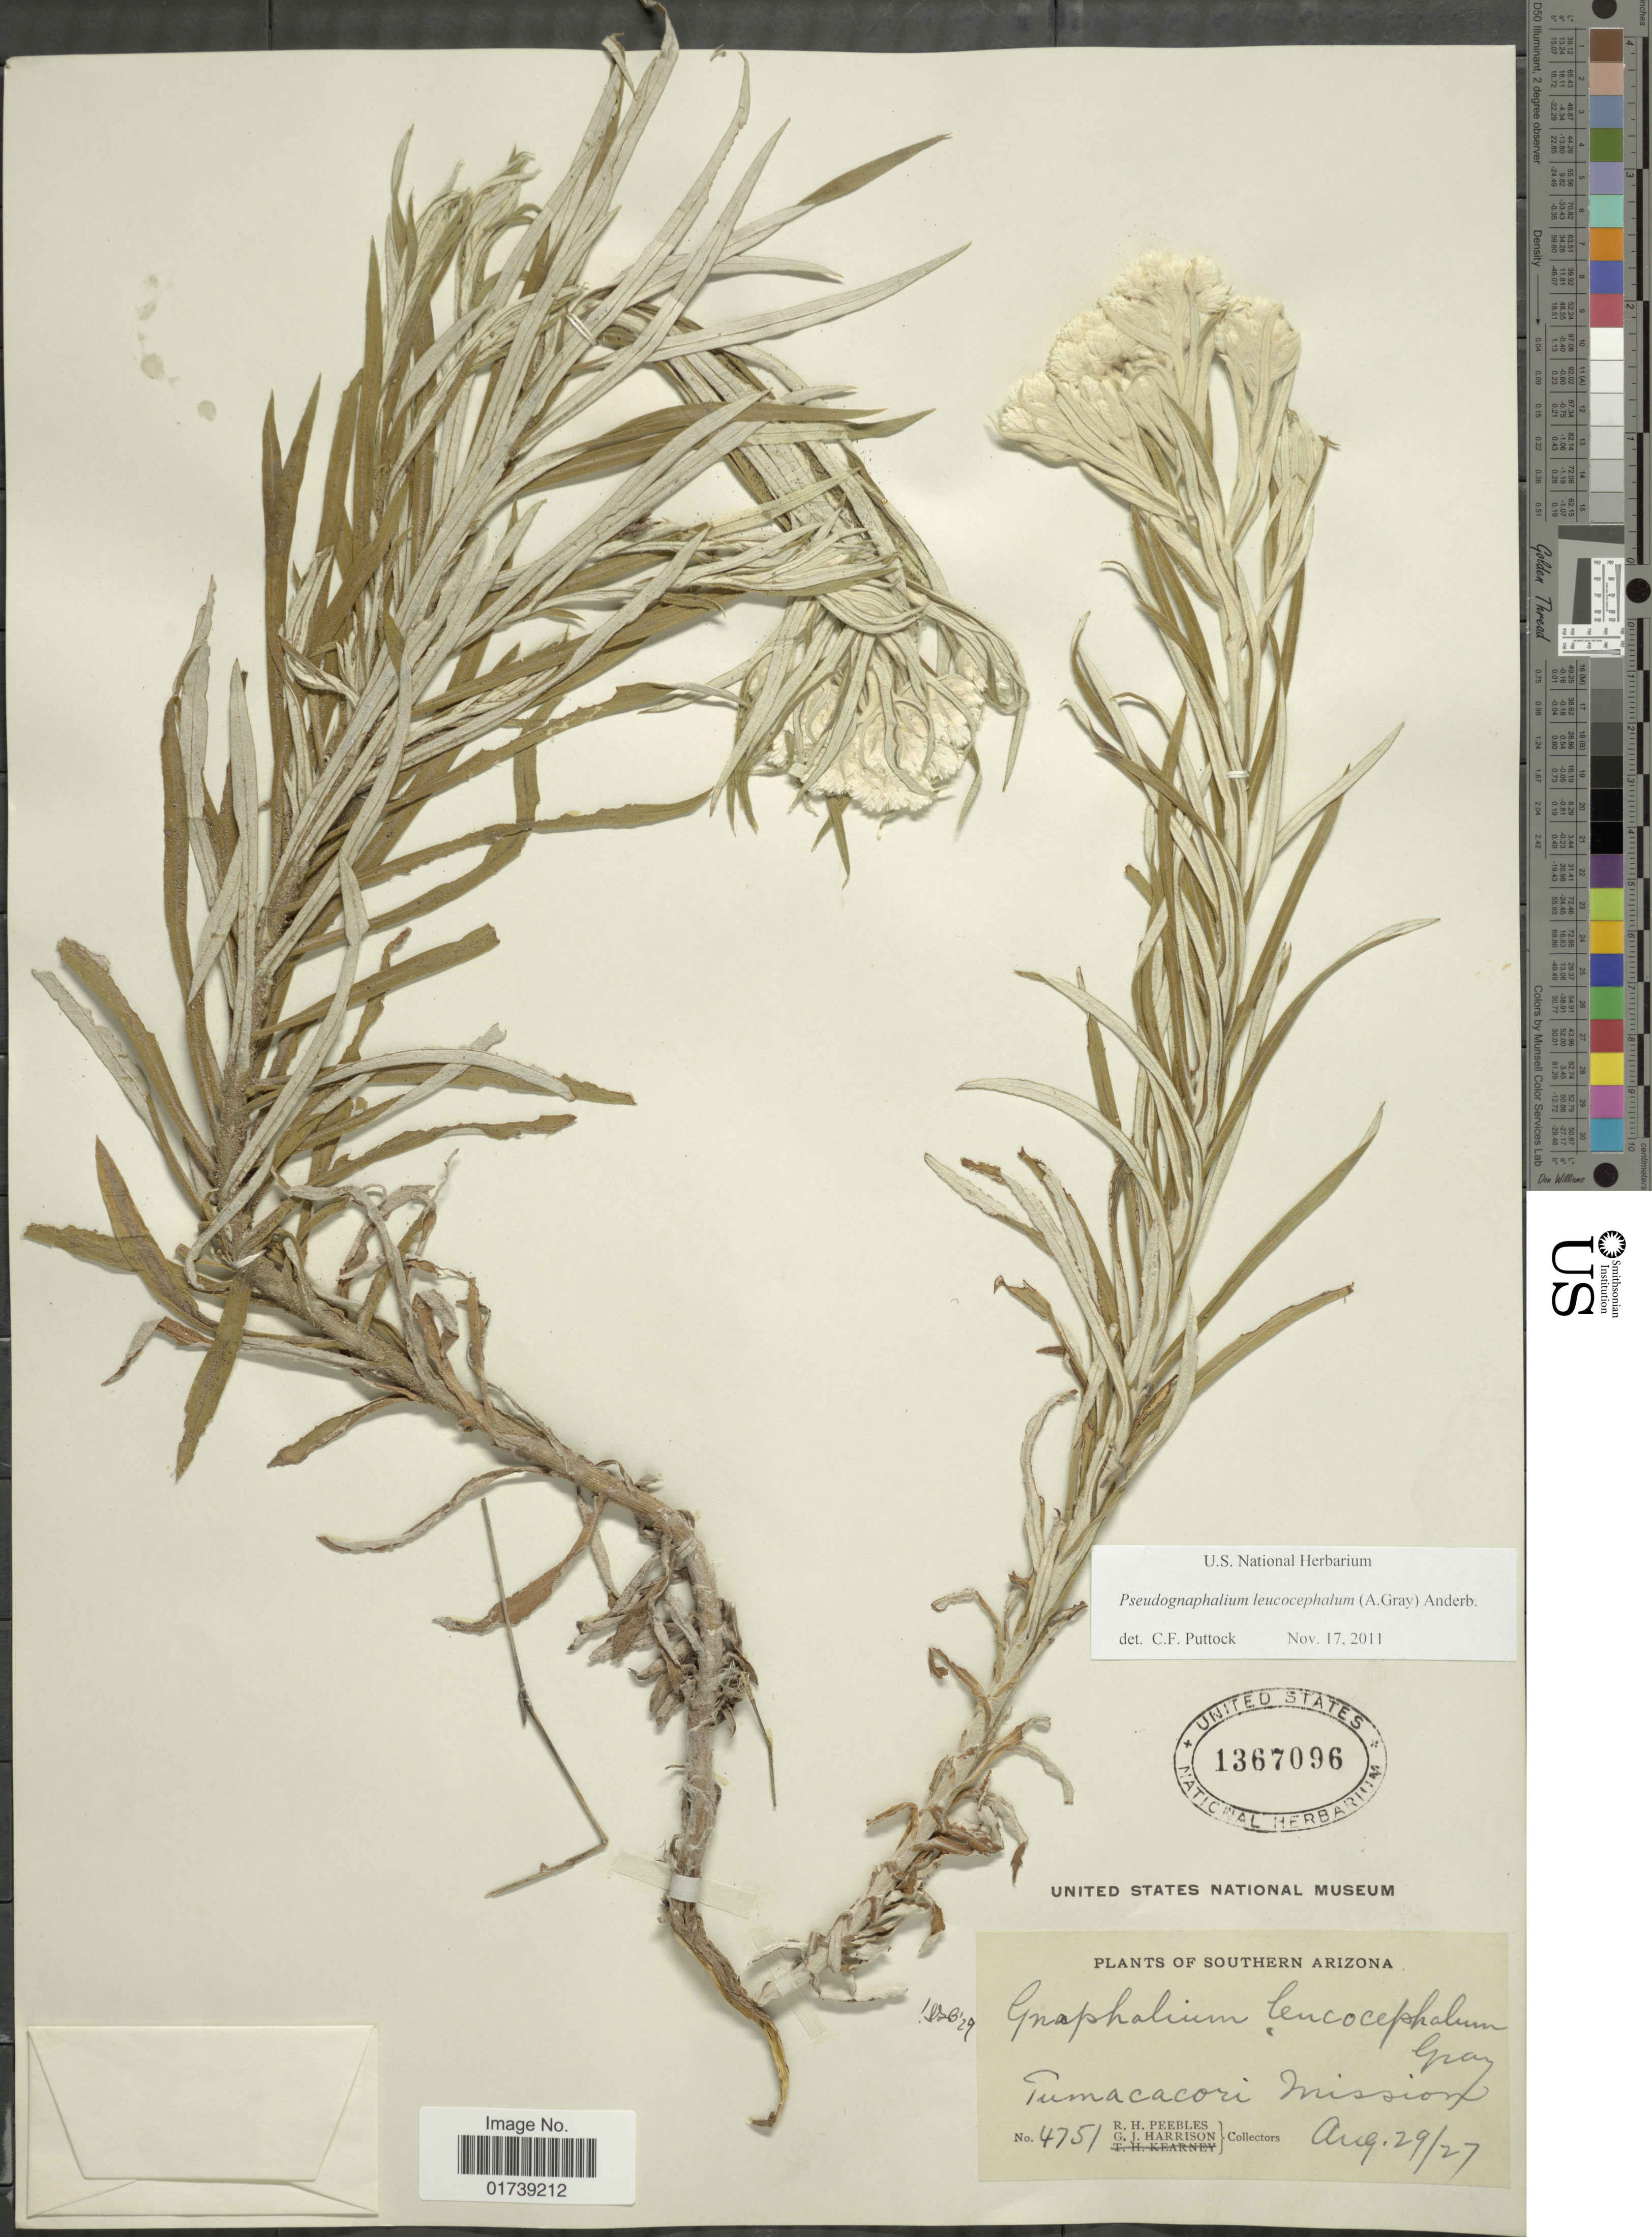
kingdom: Plantae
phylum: Tracheophyta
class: Magnoliopsida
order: Asterales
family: Asteraceae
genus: Pseudognaphalium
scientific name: Pseudognaphalium leucocephalum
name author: (A. Gray) Anderb.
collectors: R. H. Peebles & G. J. Harrison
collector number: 4751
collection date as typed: Transcribed d/m/y: 29/8/27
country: United States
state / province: Arizona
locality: Southern Arziona, Tumacacori mission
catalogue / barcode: US 1367096